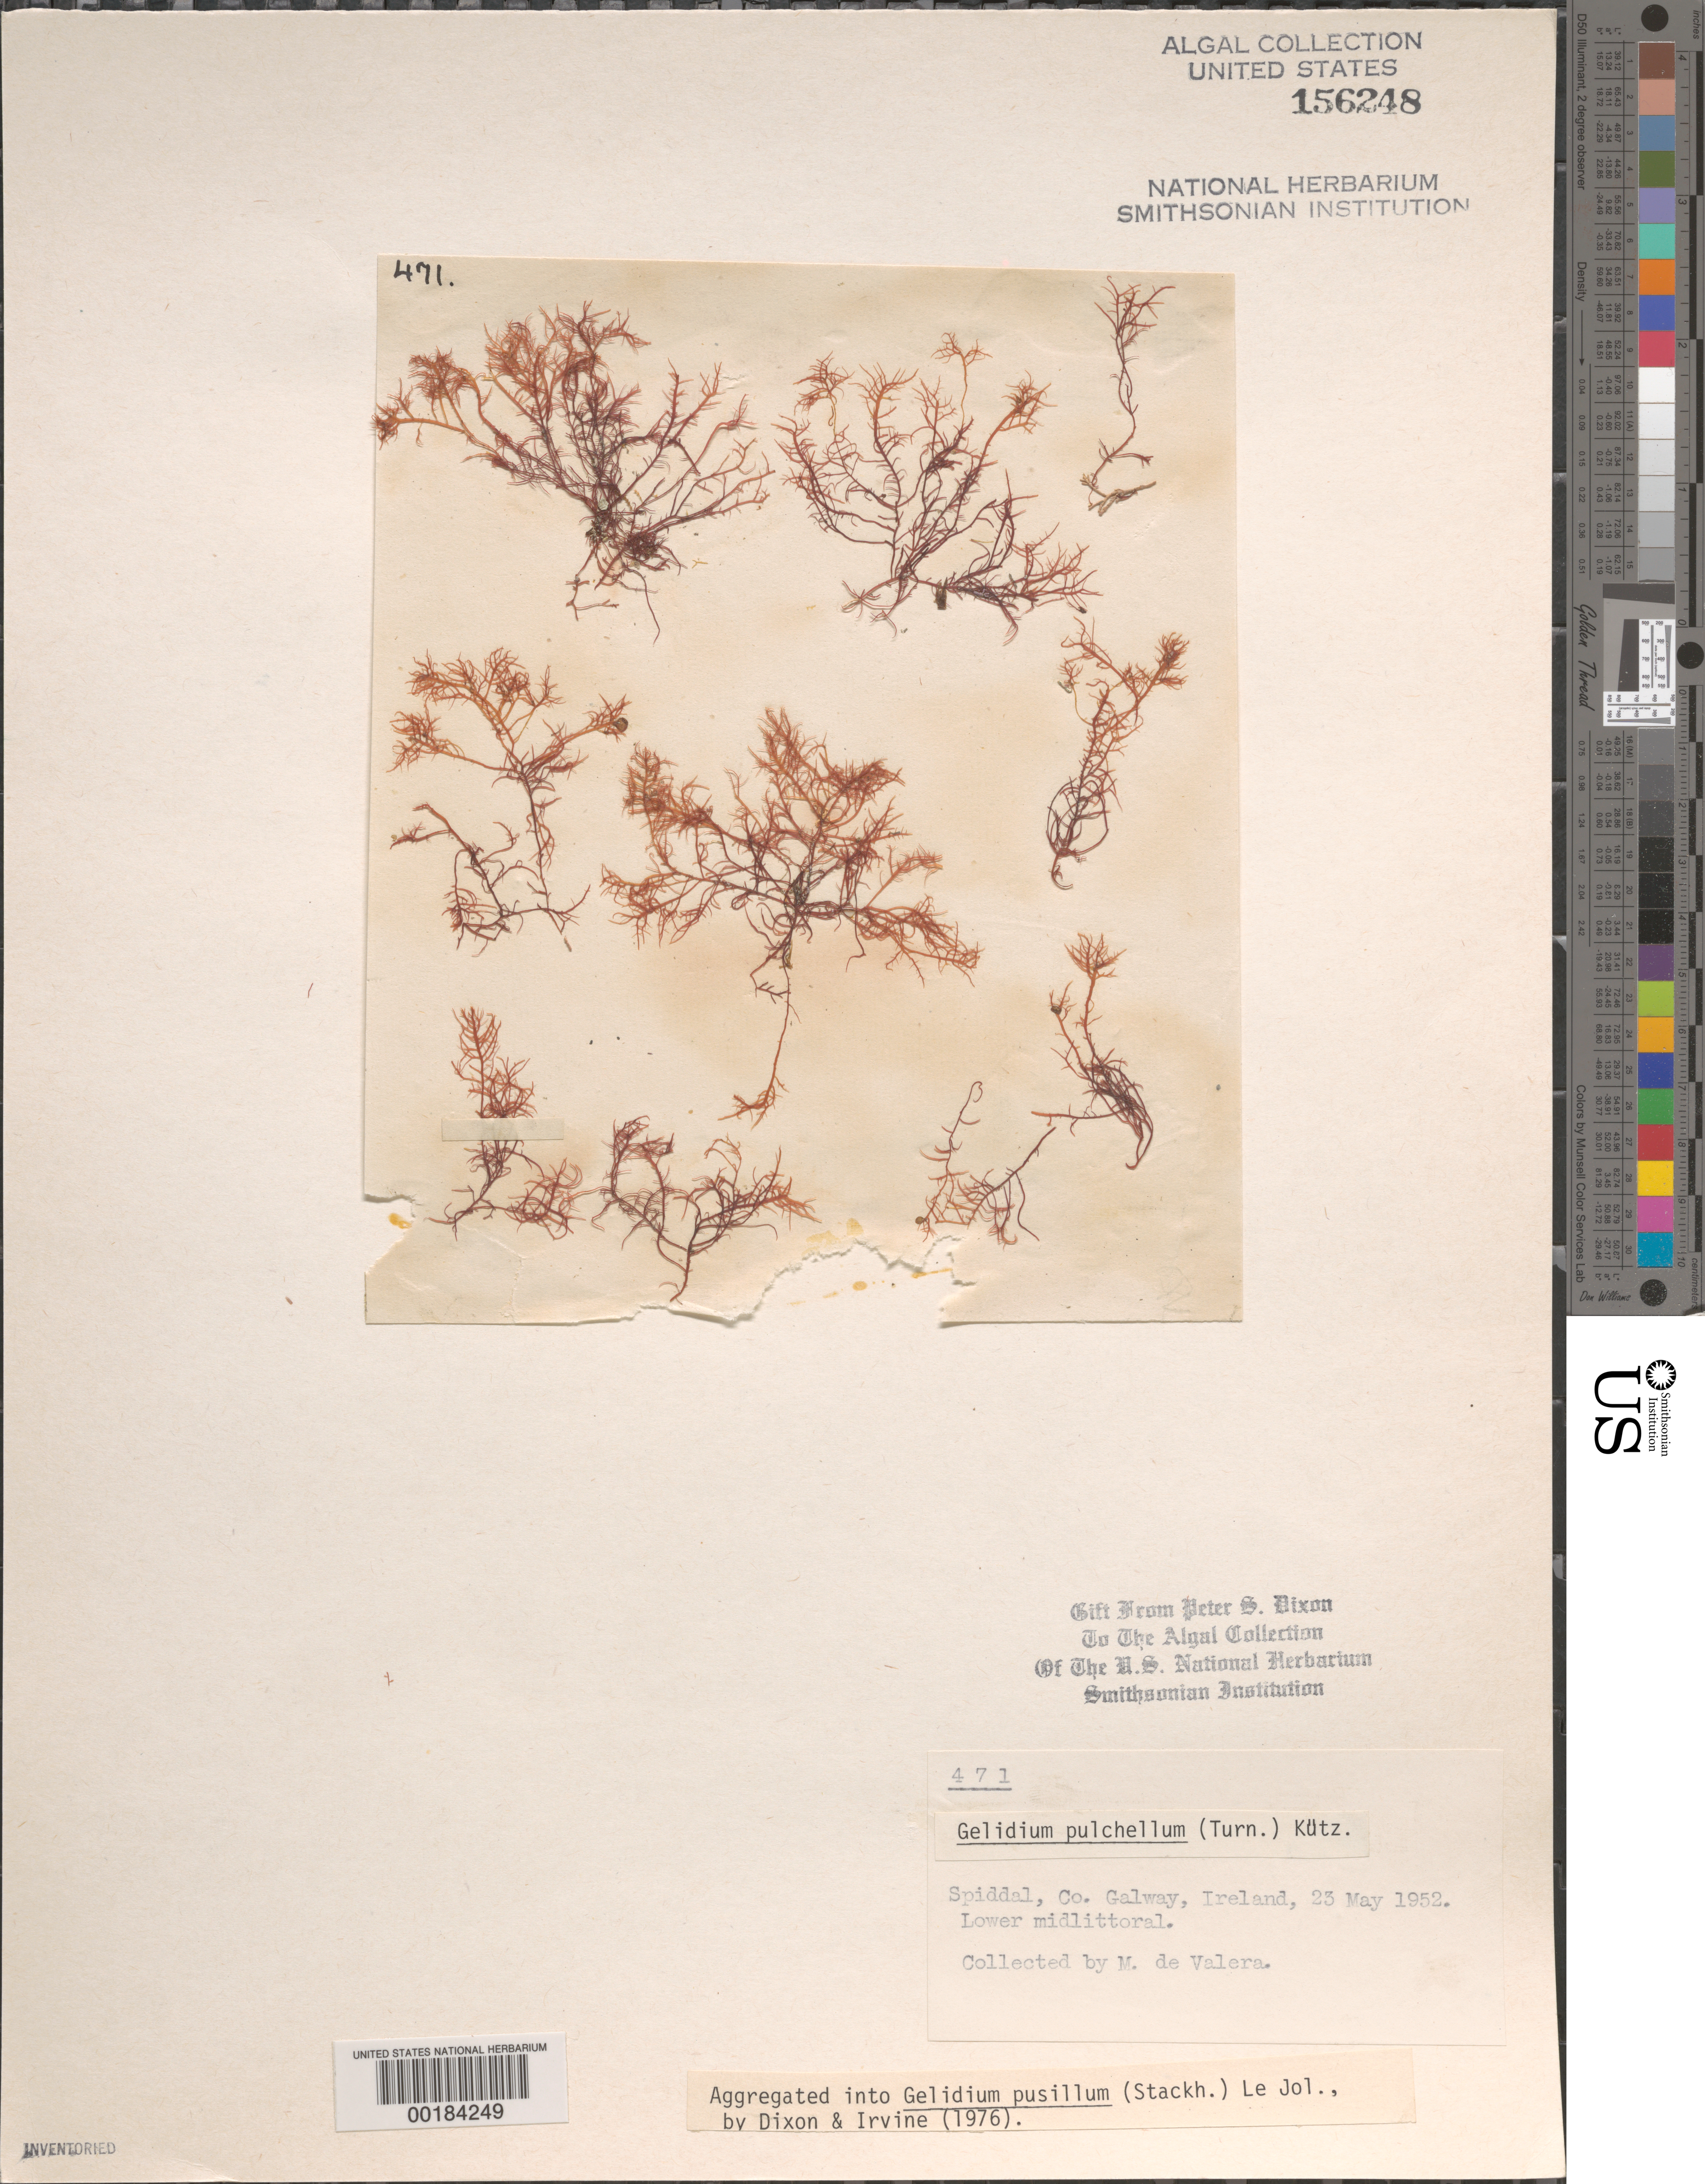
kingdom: Plantae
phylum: Rhodophyta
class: Florideophyceae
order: Gelidiales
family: Gelidiaceae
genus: Gelidium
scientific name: Gelidium pusillum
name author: (Stackh.) Le Jol.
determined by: Dixon, P. S.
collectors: M. De Valera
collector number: PSD 471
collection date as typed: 23 May 1952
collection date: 1952-05-23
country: Ireland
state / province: Connaught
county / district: Galway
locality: Spiddal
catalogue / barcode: US 156248